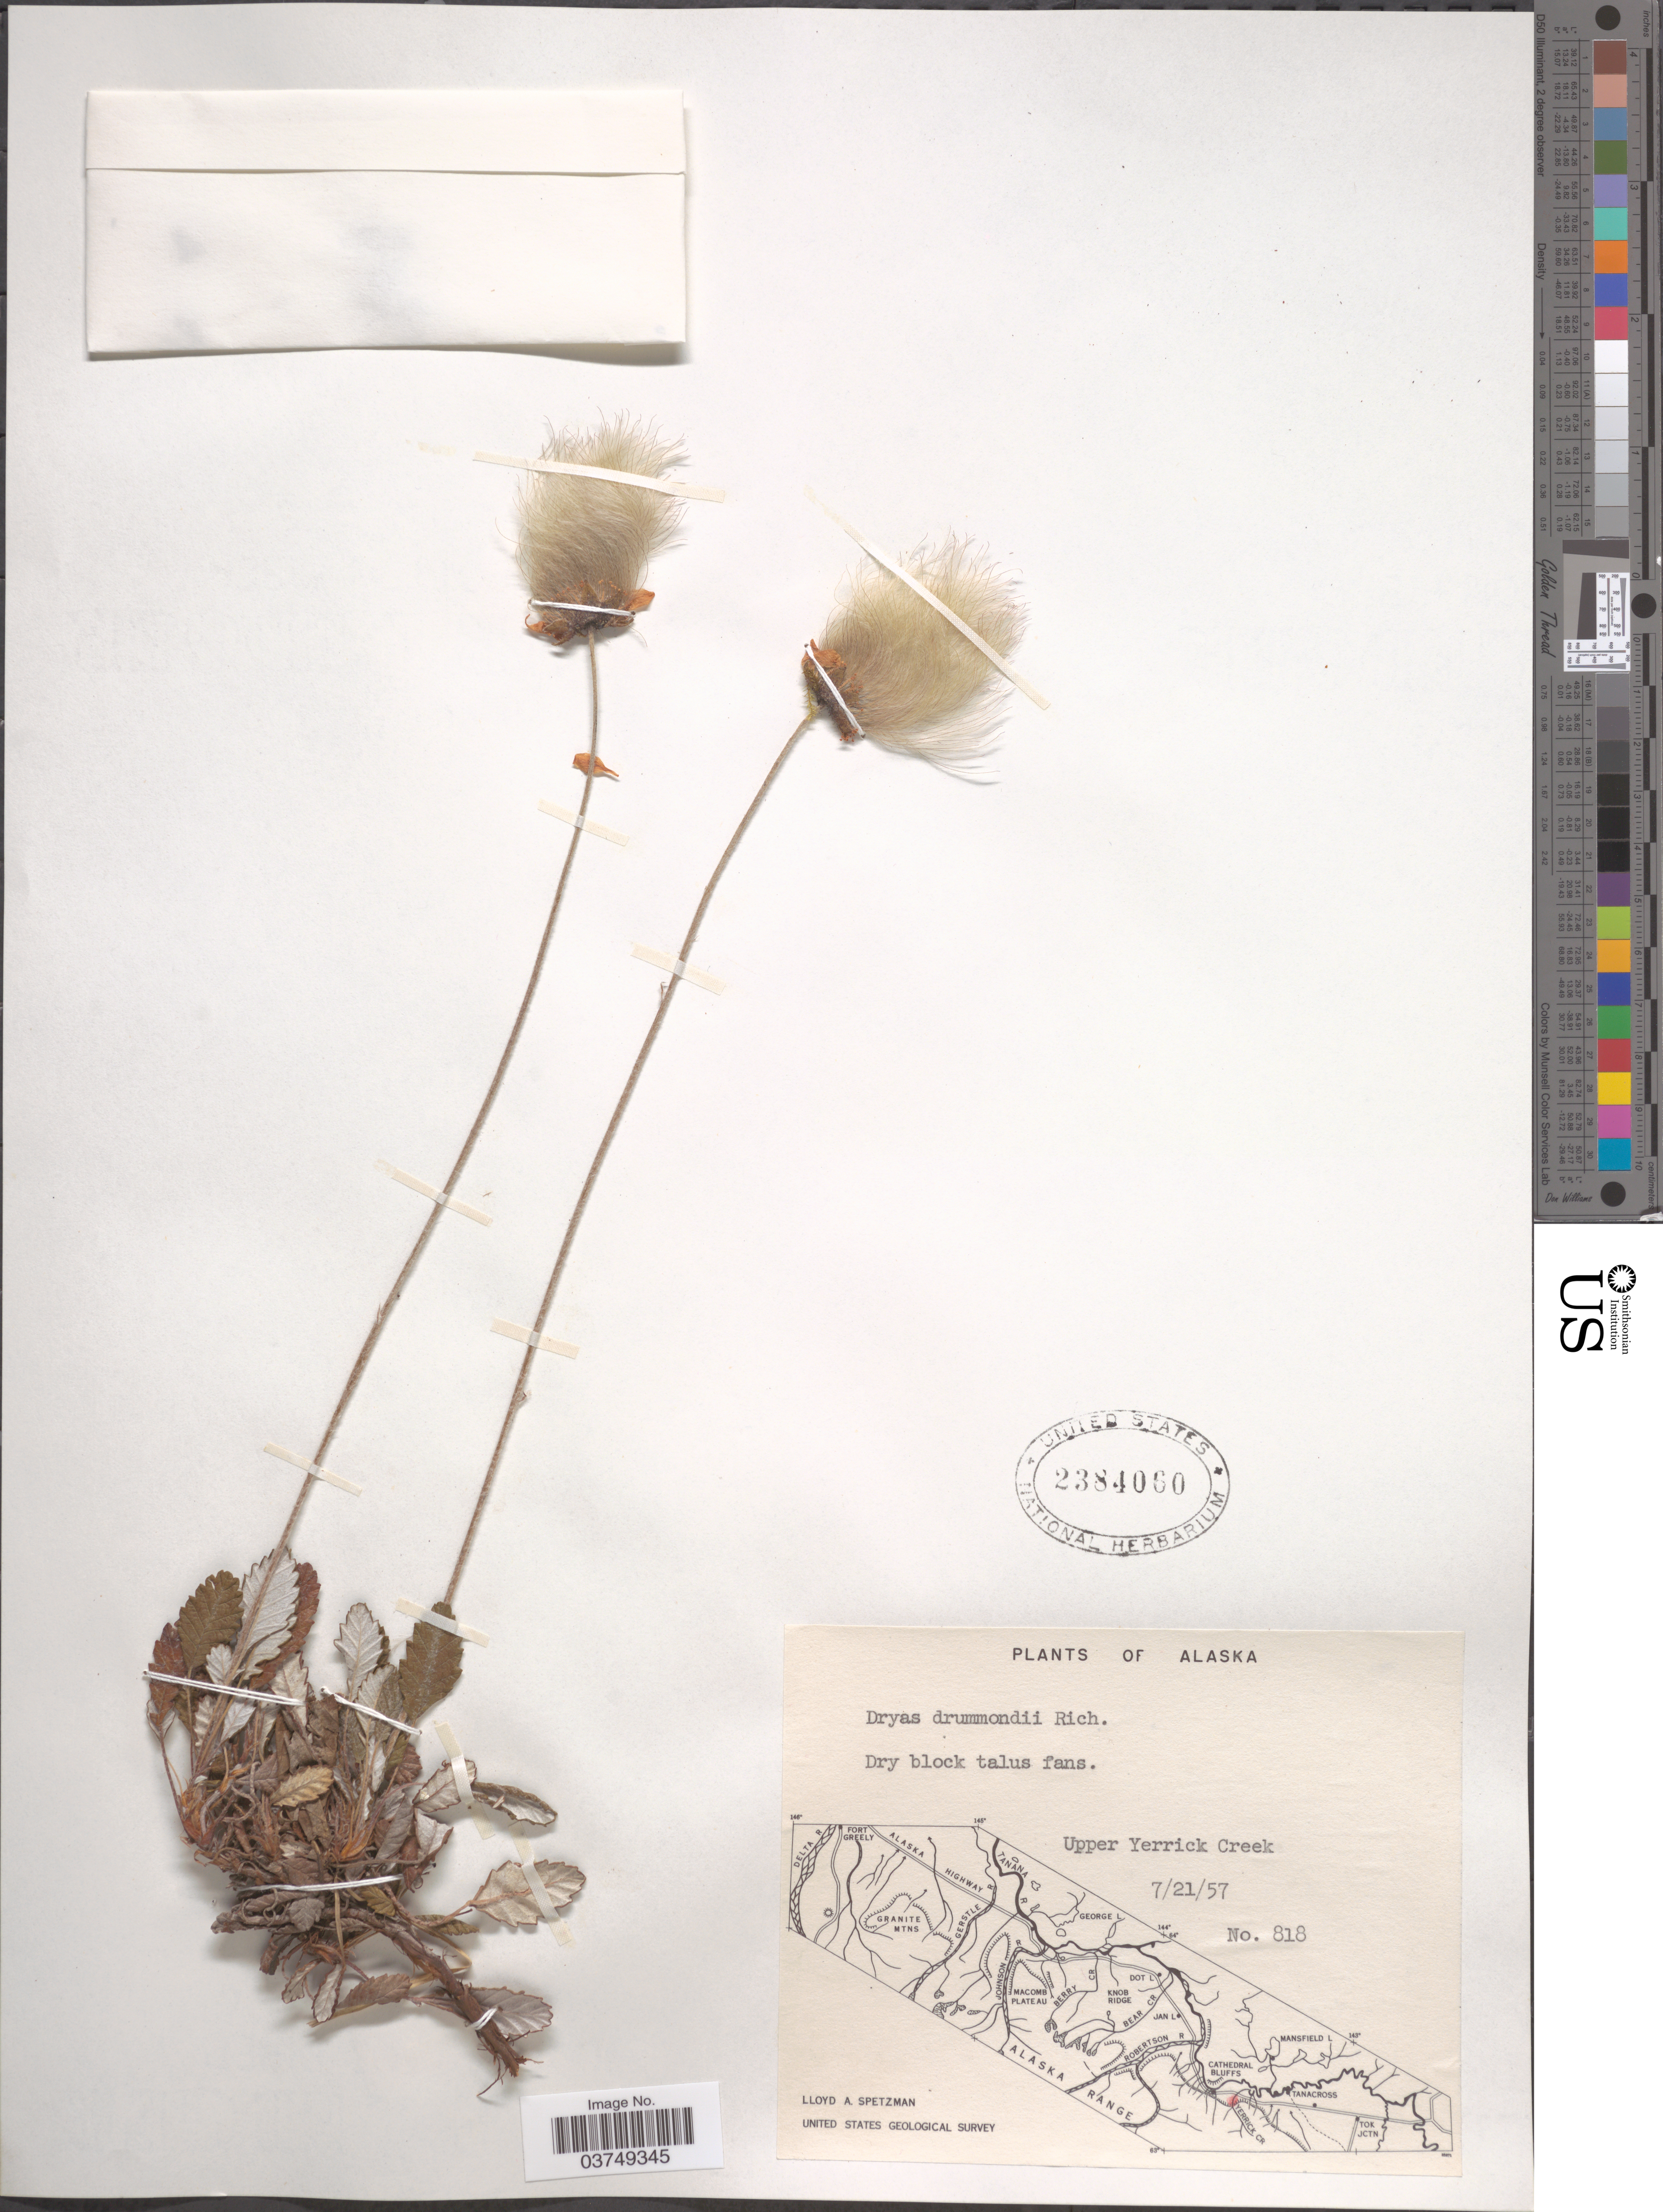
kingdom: Plantae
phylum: Tracheophyta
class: Magnoliopsida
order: Rosales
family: Rosaceae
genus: Dryas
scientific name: Dryas drummondii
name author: Hook. & Richardson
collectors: L. Spetzman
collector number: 818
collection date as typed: Transcribed d/m/y: 21/7/57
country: United States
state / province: Alaska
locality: Upper Yerrick Creek.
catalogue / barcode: US 2384060